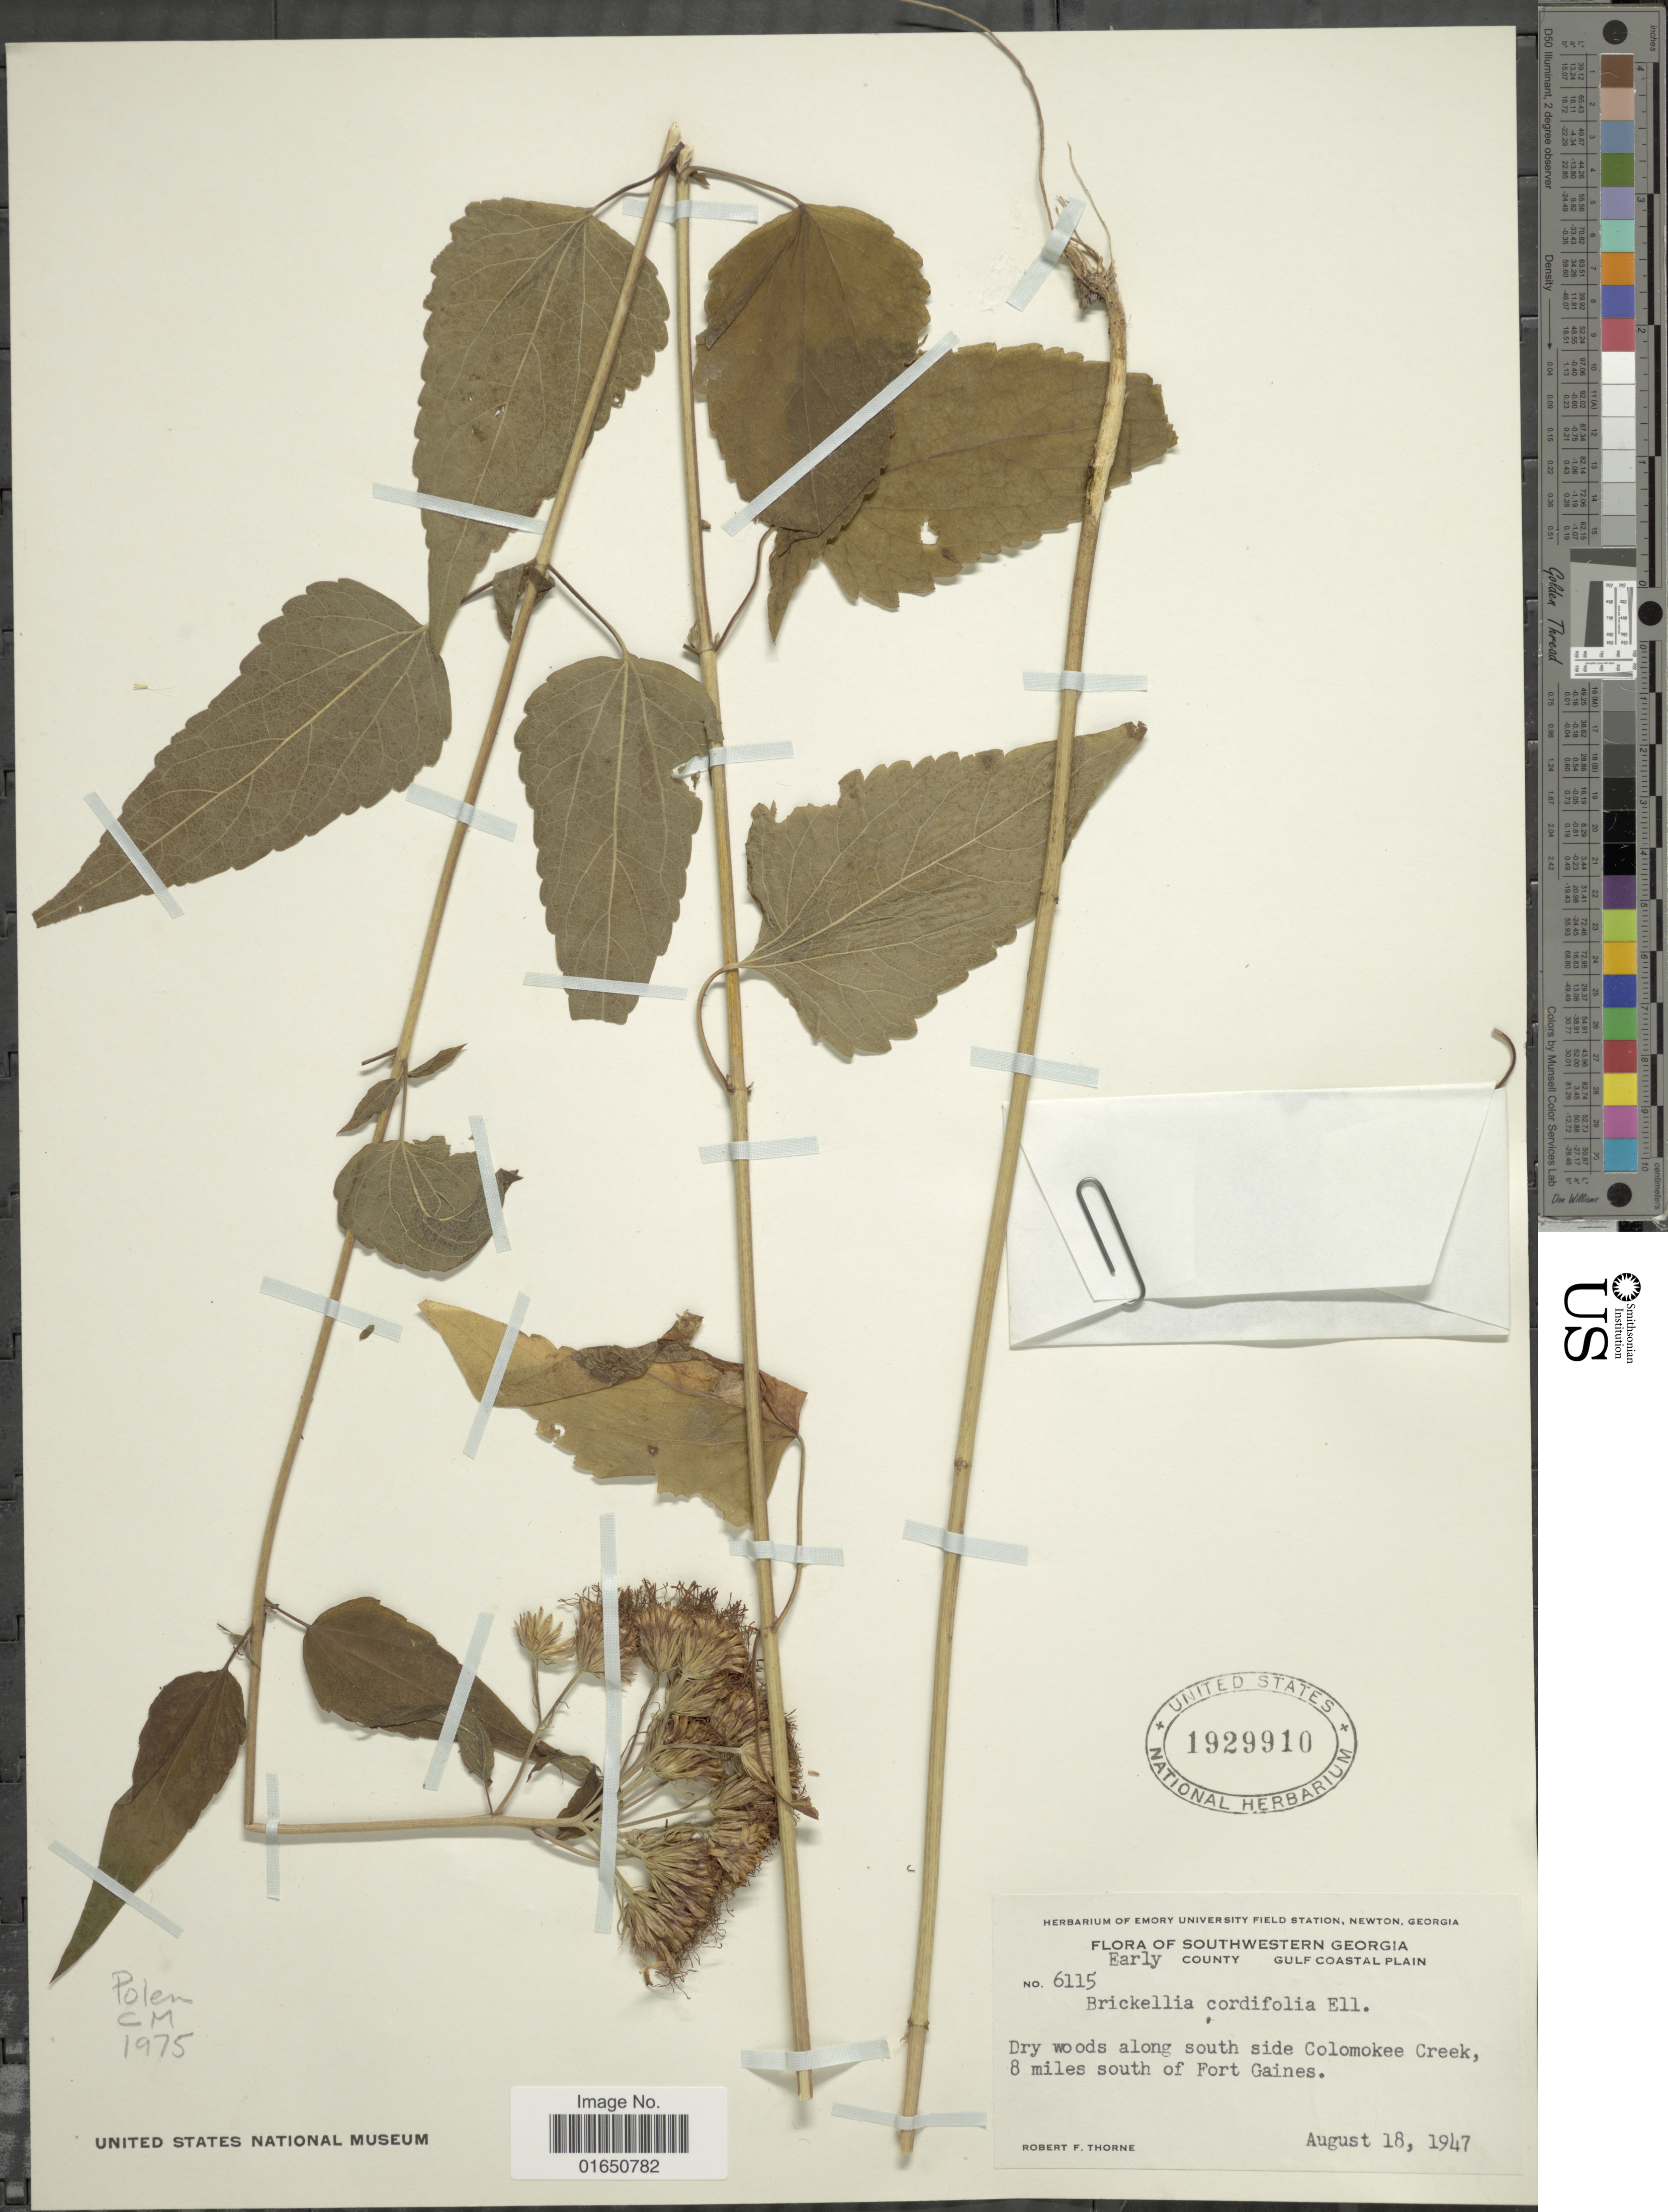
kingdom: Plantae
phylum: Tracheophyta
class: Magnoliopsida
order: Asterales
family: Asteraceae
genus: Brickellia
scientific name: Brickellia coridifolia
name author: (DC.) B.L. Rob.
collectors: R. F. Thorne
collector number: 6115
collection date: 1947-08-18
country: United States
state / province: Georgia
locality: Southwestern Georgia. Early County Gulf Coastal Plain. Dry woods along south side Colomokee Creek 8 miles south of Gort Gaines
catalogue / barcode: US 1929910